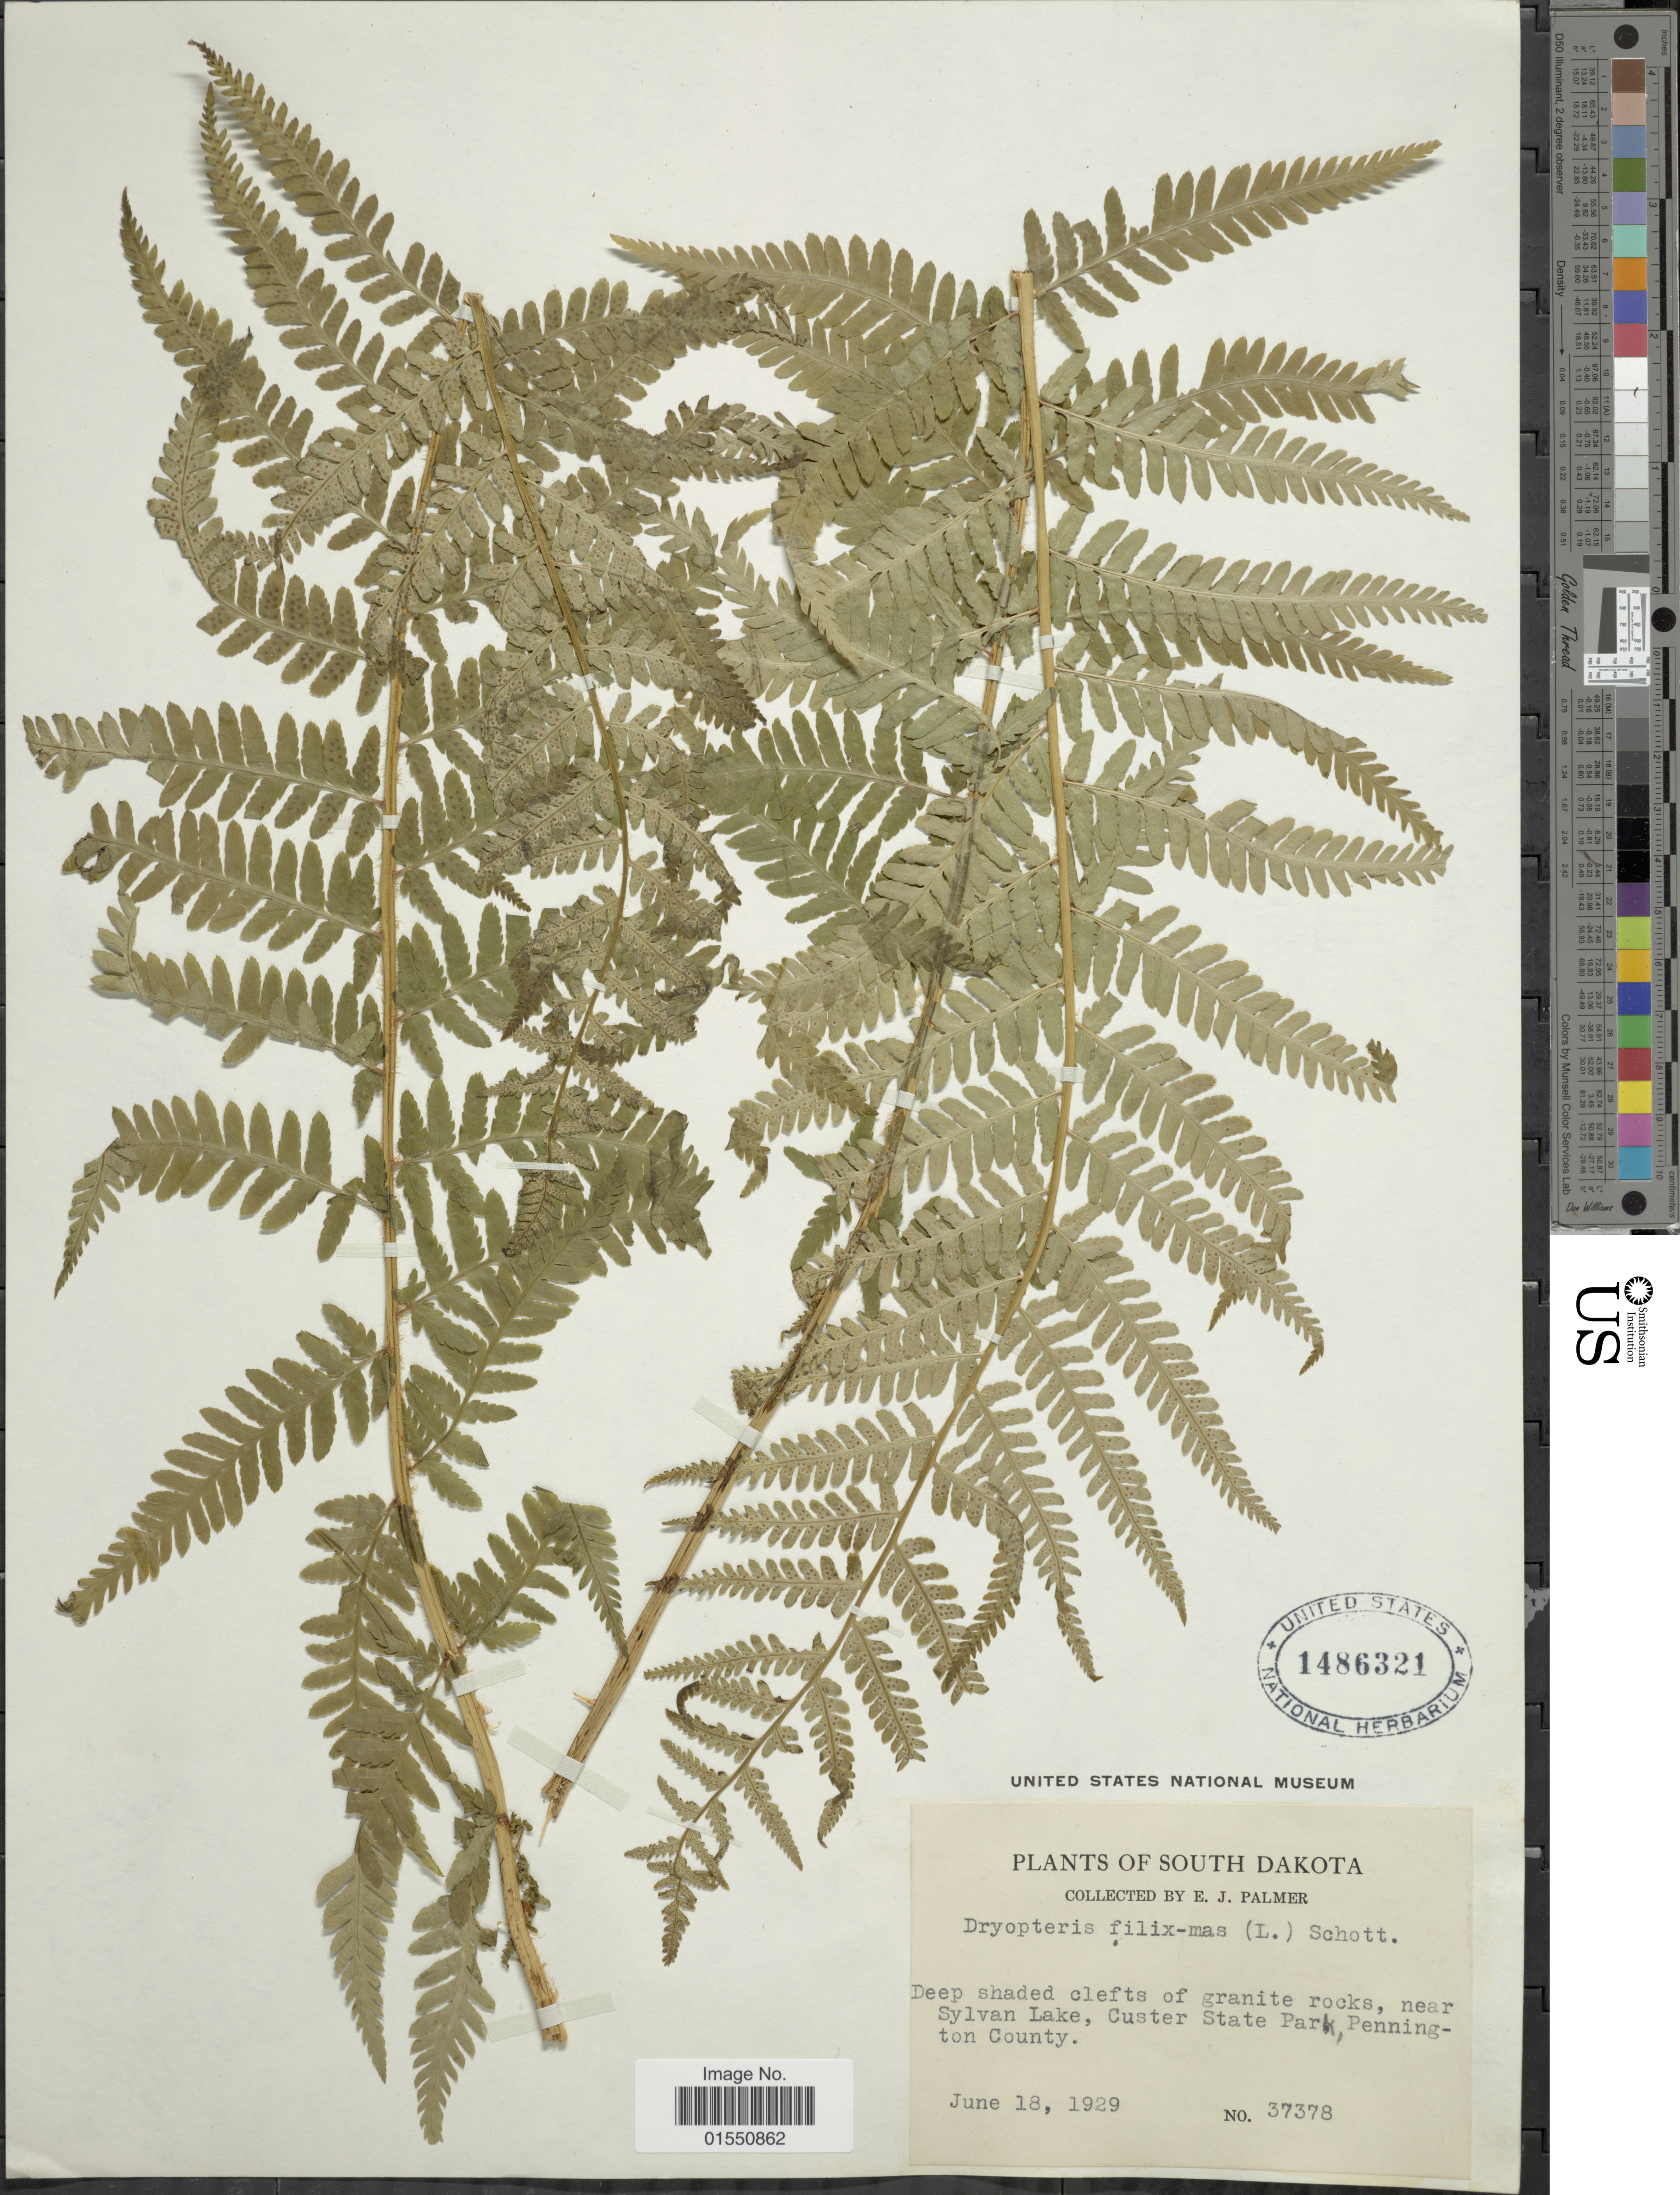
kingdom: Plantae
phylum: Tracheophyta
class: Polypodiopsida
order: Polypodiales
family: Dryopteridaceae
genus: Dryopteris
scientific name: Dryopteris filix-mas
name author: (L.) Schott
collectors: E. J. Palmer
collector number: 37378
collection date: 1929-06-18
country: United States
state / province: South Dakota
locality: Deep shaded clefts of granite rocks, near Sylvan Lake, Custer State Park, Pennington County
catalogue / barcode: US 1486321